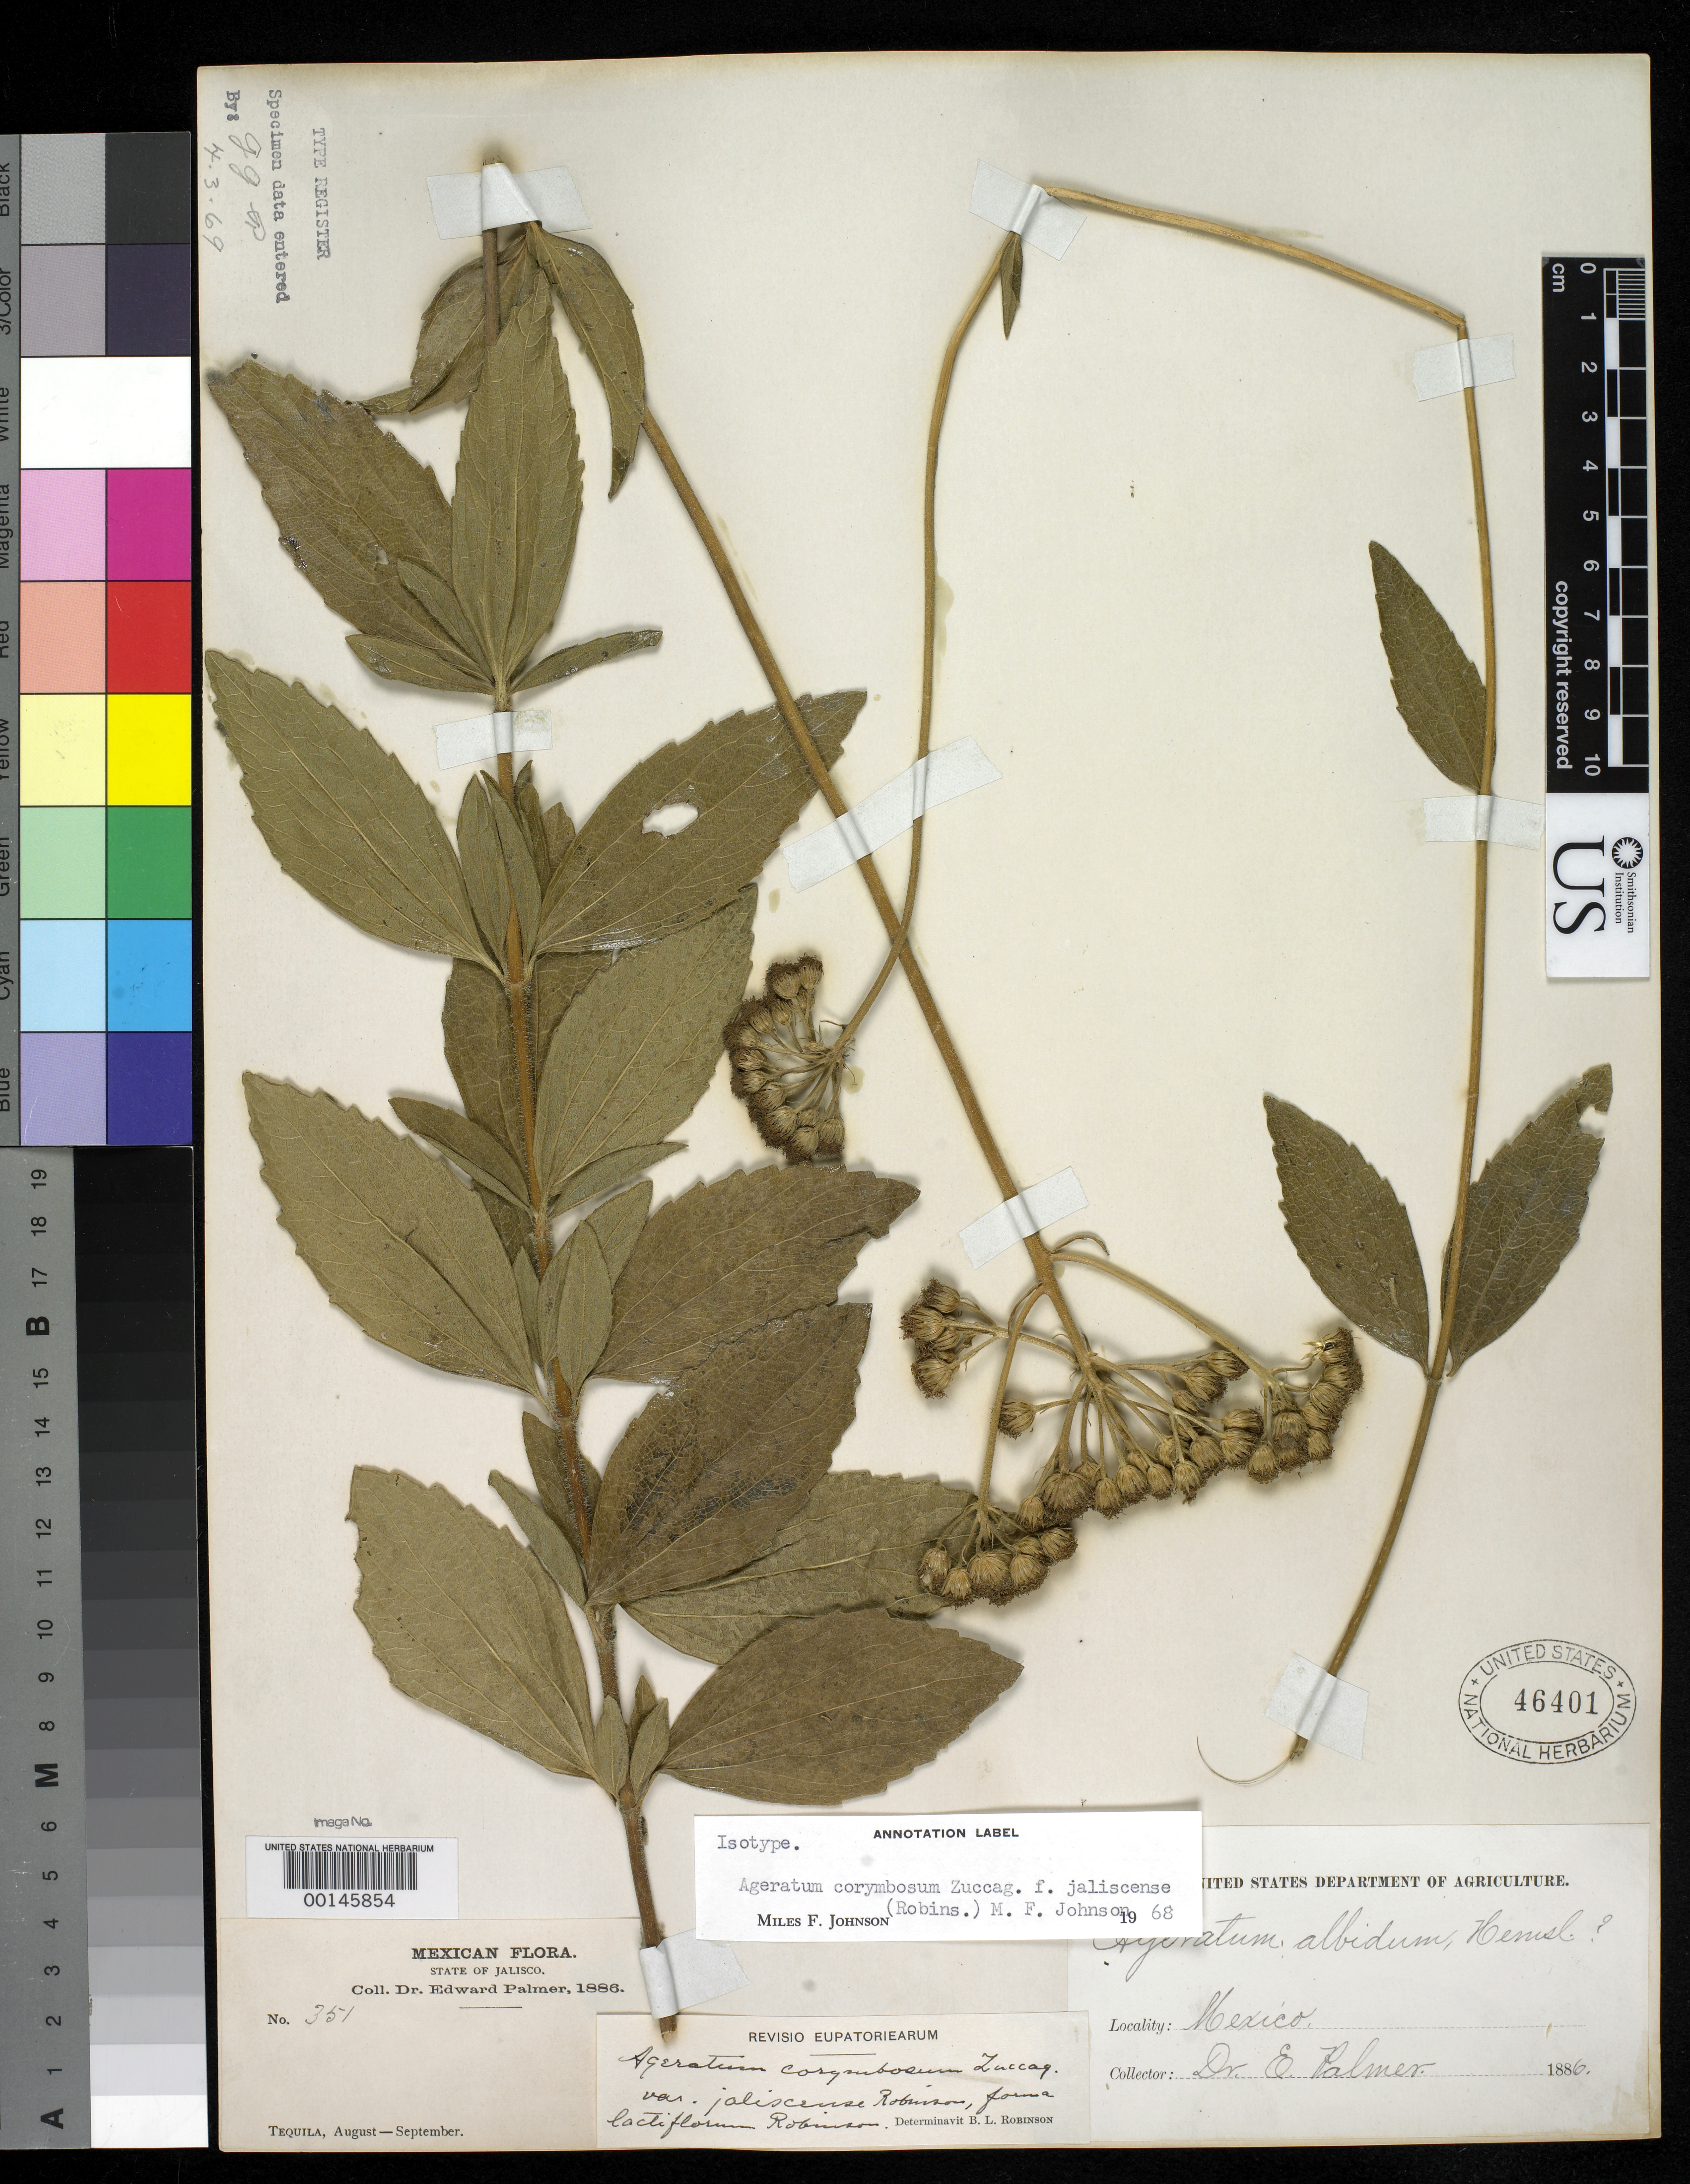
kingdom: Plantae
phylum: Tracheophyta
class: Magnoliopsida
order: Asterales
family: Asteraceae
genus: Ageratum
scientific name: Ageratum corymbosum f. lactiflorum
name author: B.L. Rob.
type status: Isotype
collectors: E. Palmer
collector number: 351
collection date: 1886-08/1886-09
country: Mexico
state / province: Jalisco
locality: Tequila.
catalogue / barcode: US 46401